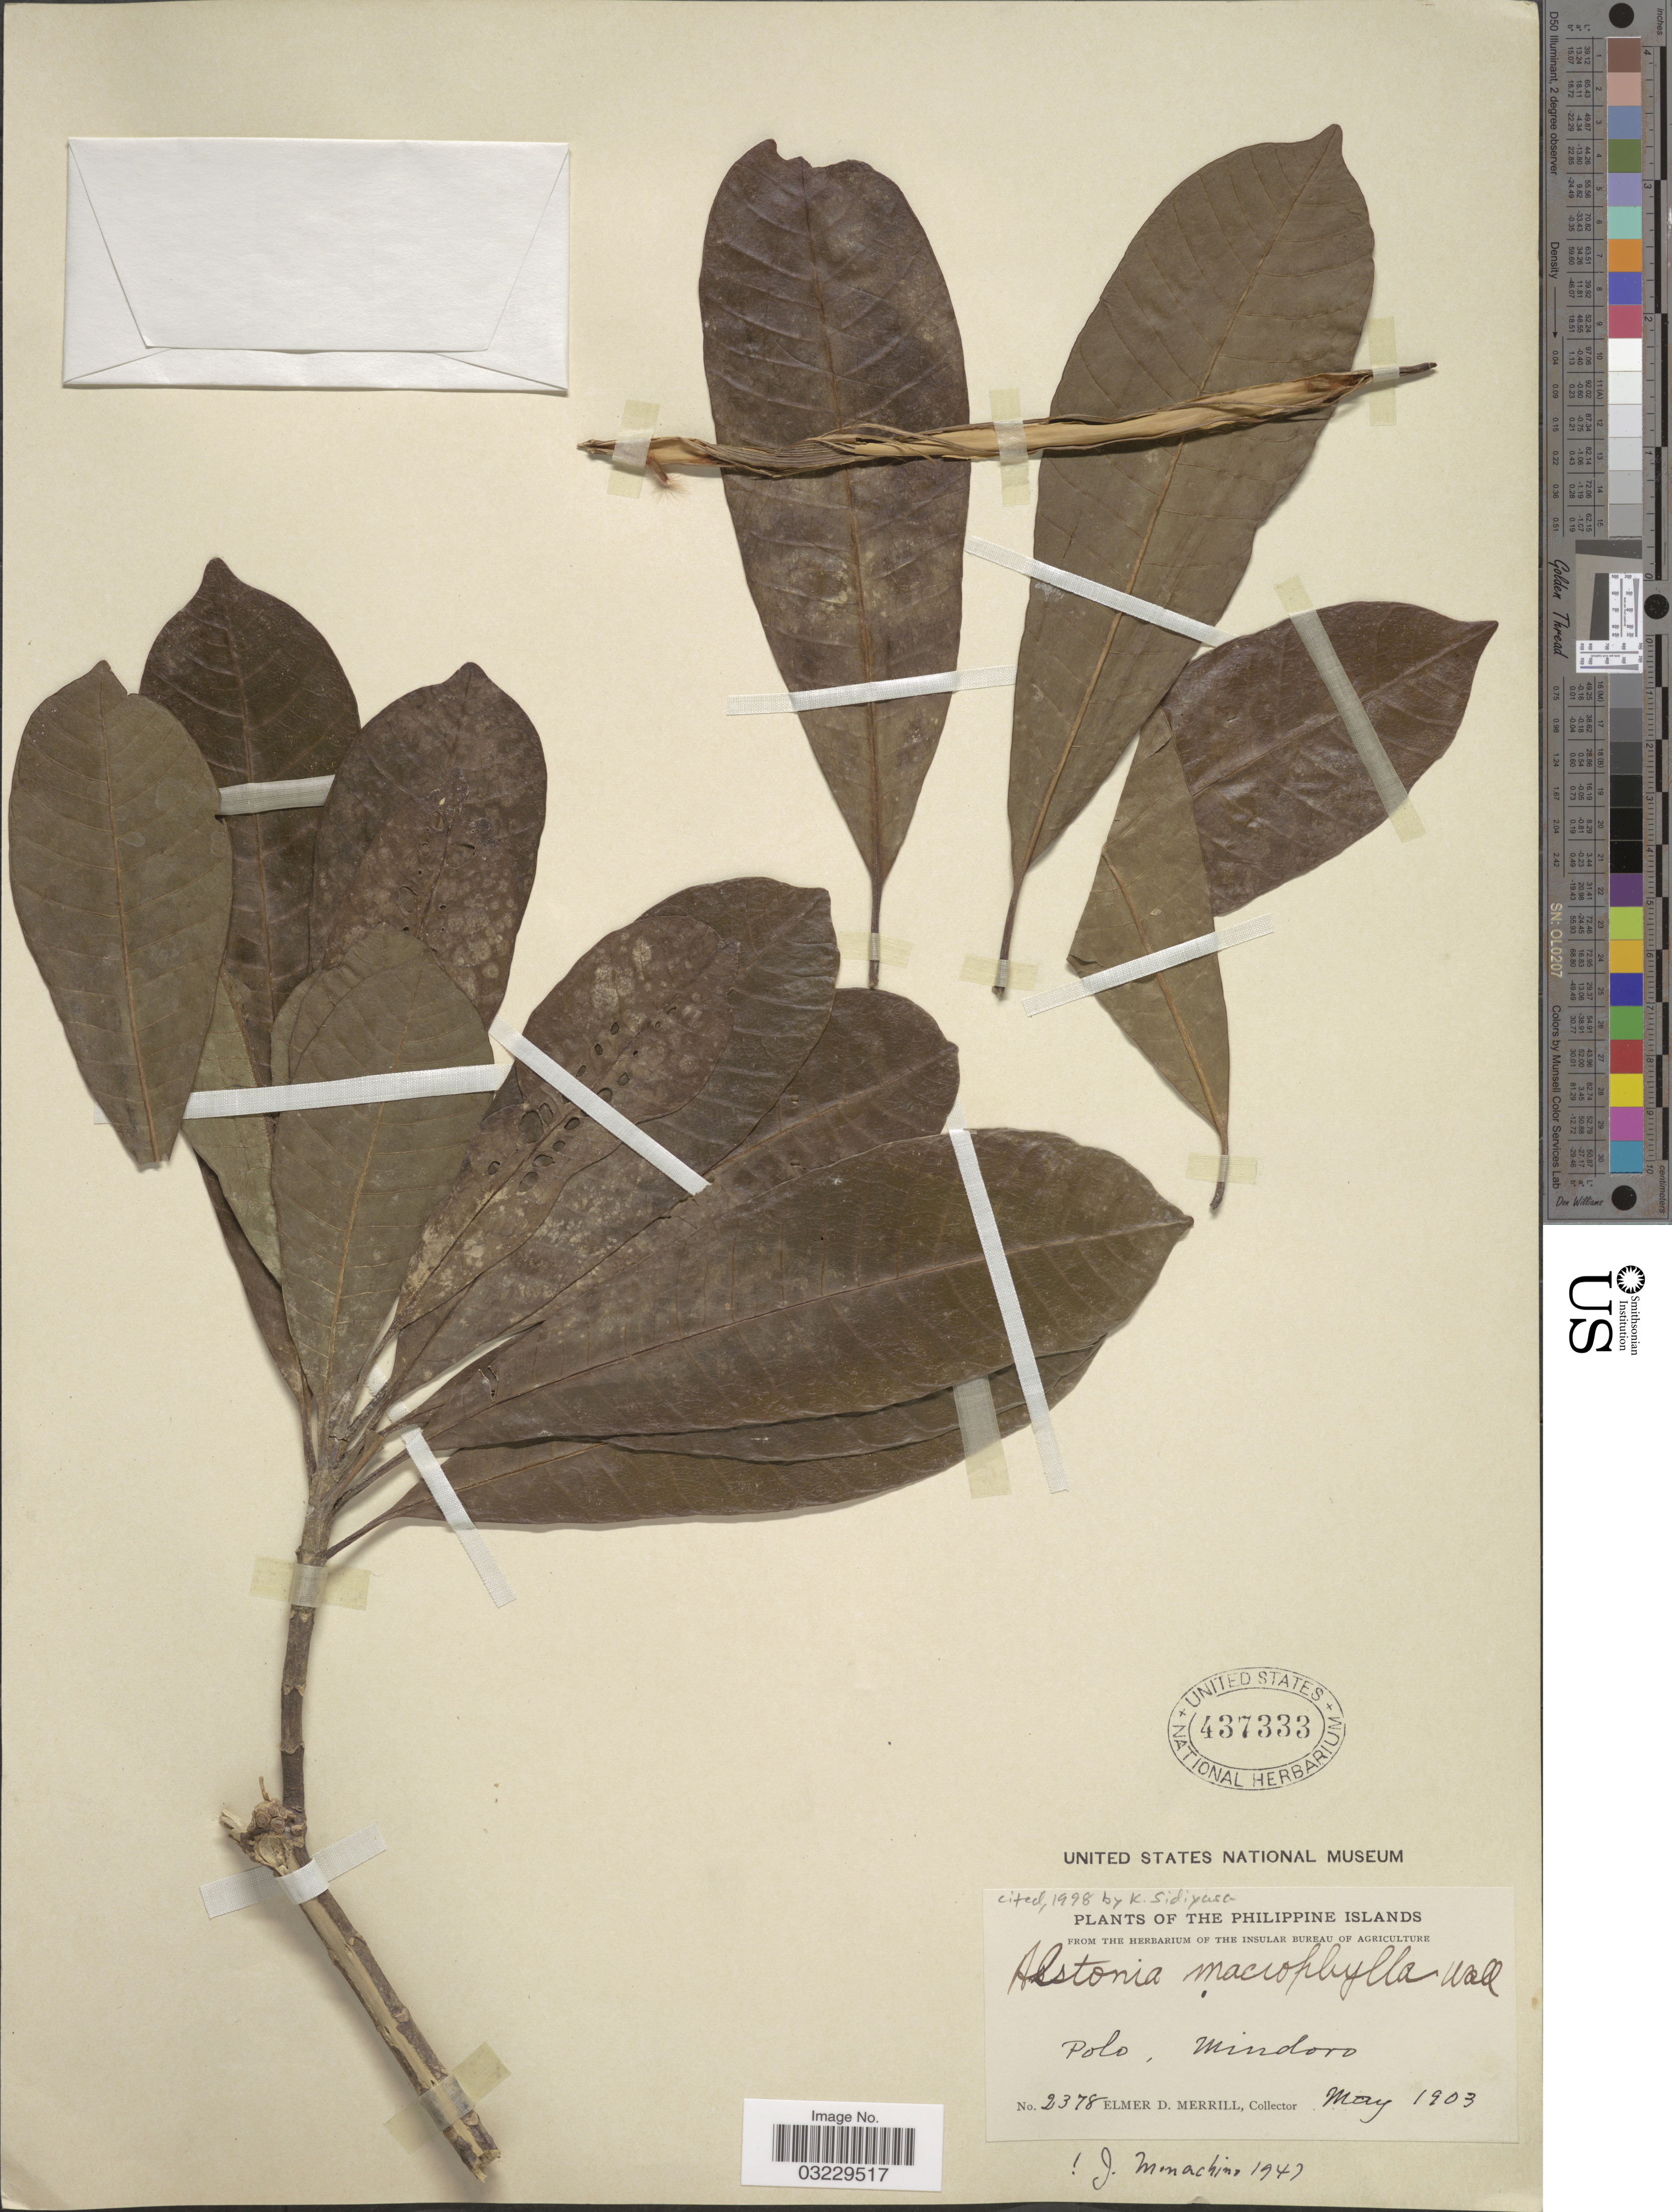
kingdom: Plantae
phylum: Tracheophyta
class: Magnoliopsida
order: Gentianales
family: Apocynaceae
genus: Alstonia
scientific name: Alstonia macrophylla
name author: Wall. ex G. Don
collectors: E. D. Merrill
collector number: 2378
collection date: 1903-05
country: Philippines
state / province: Mimaropa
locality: The Philippine Islands, Polo, Mindoro.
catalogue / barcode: US 437333